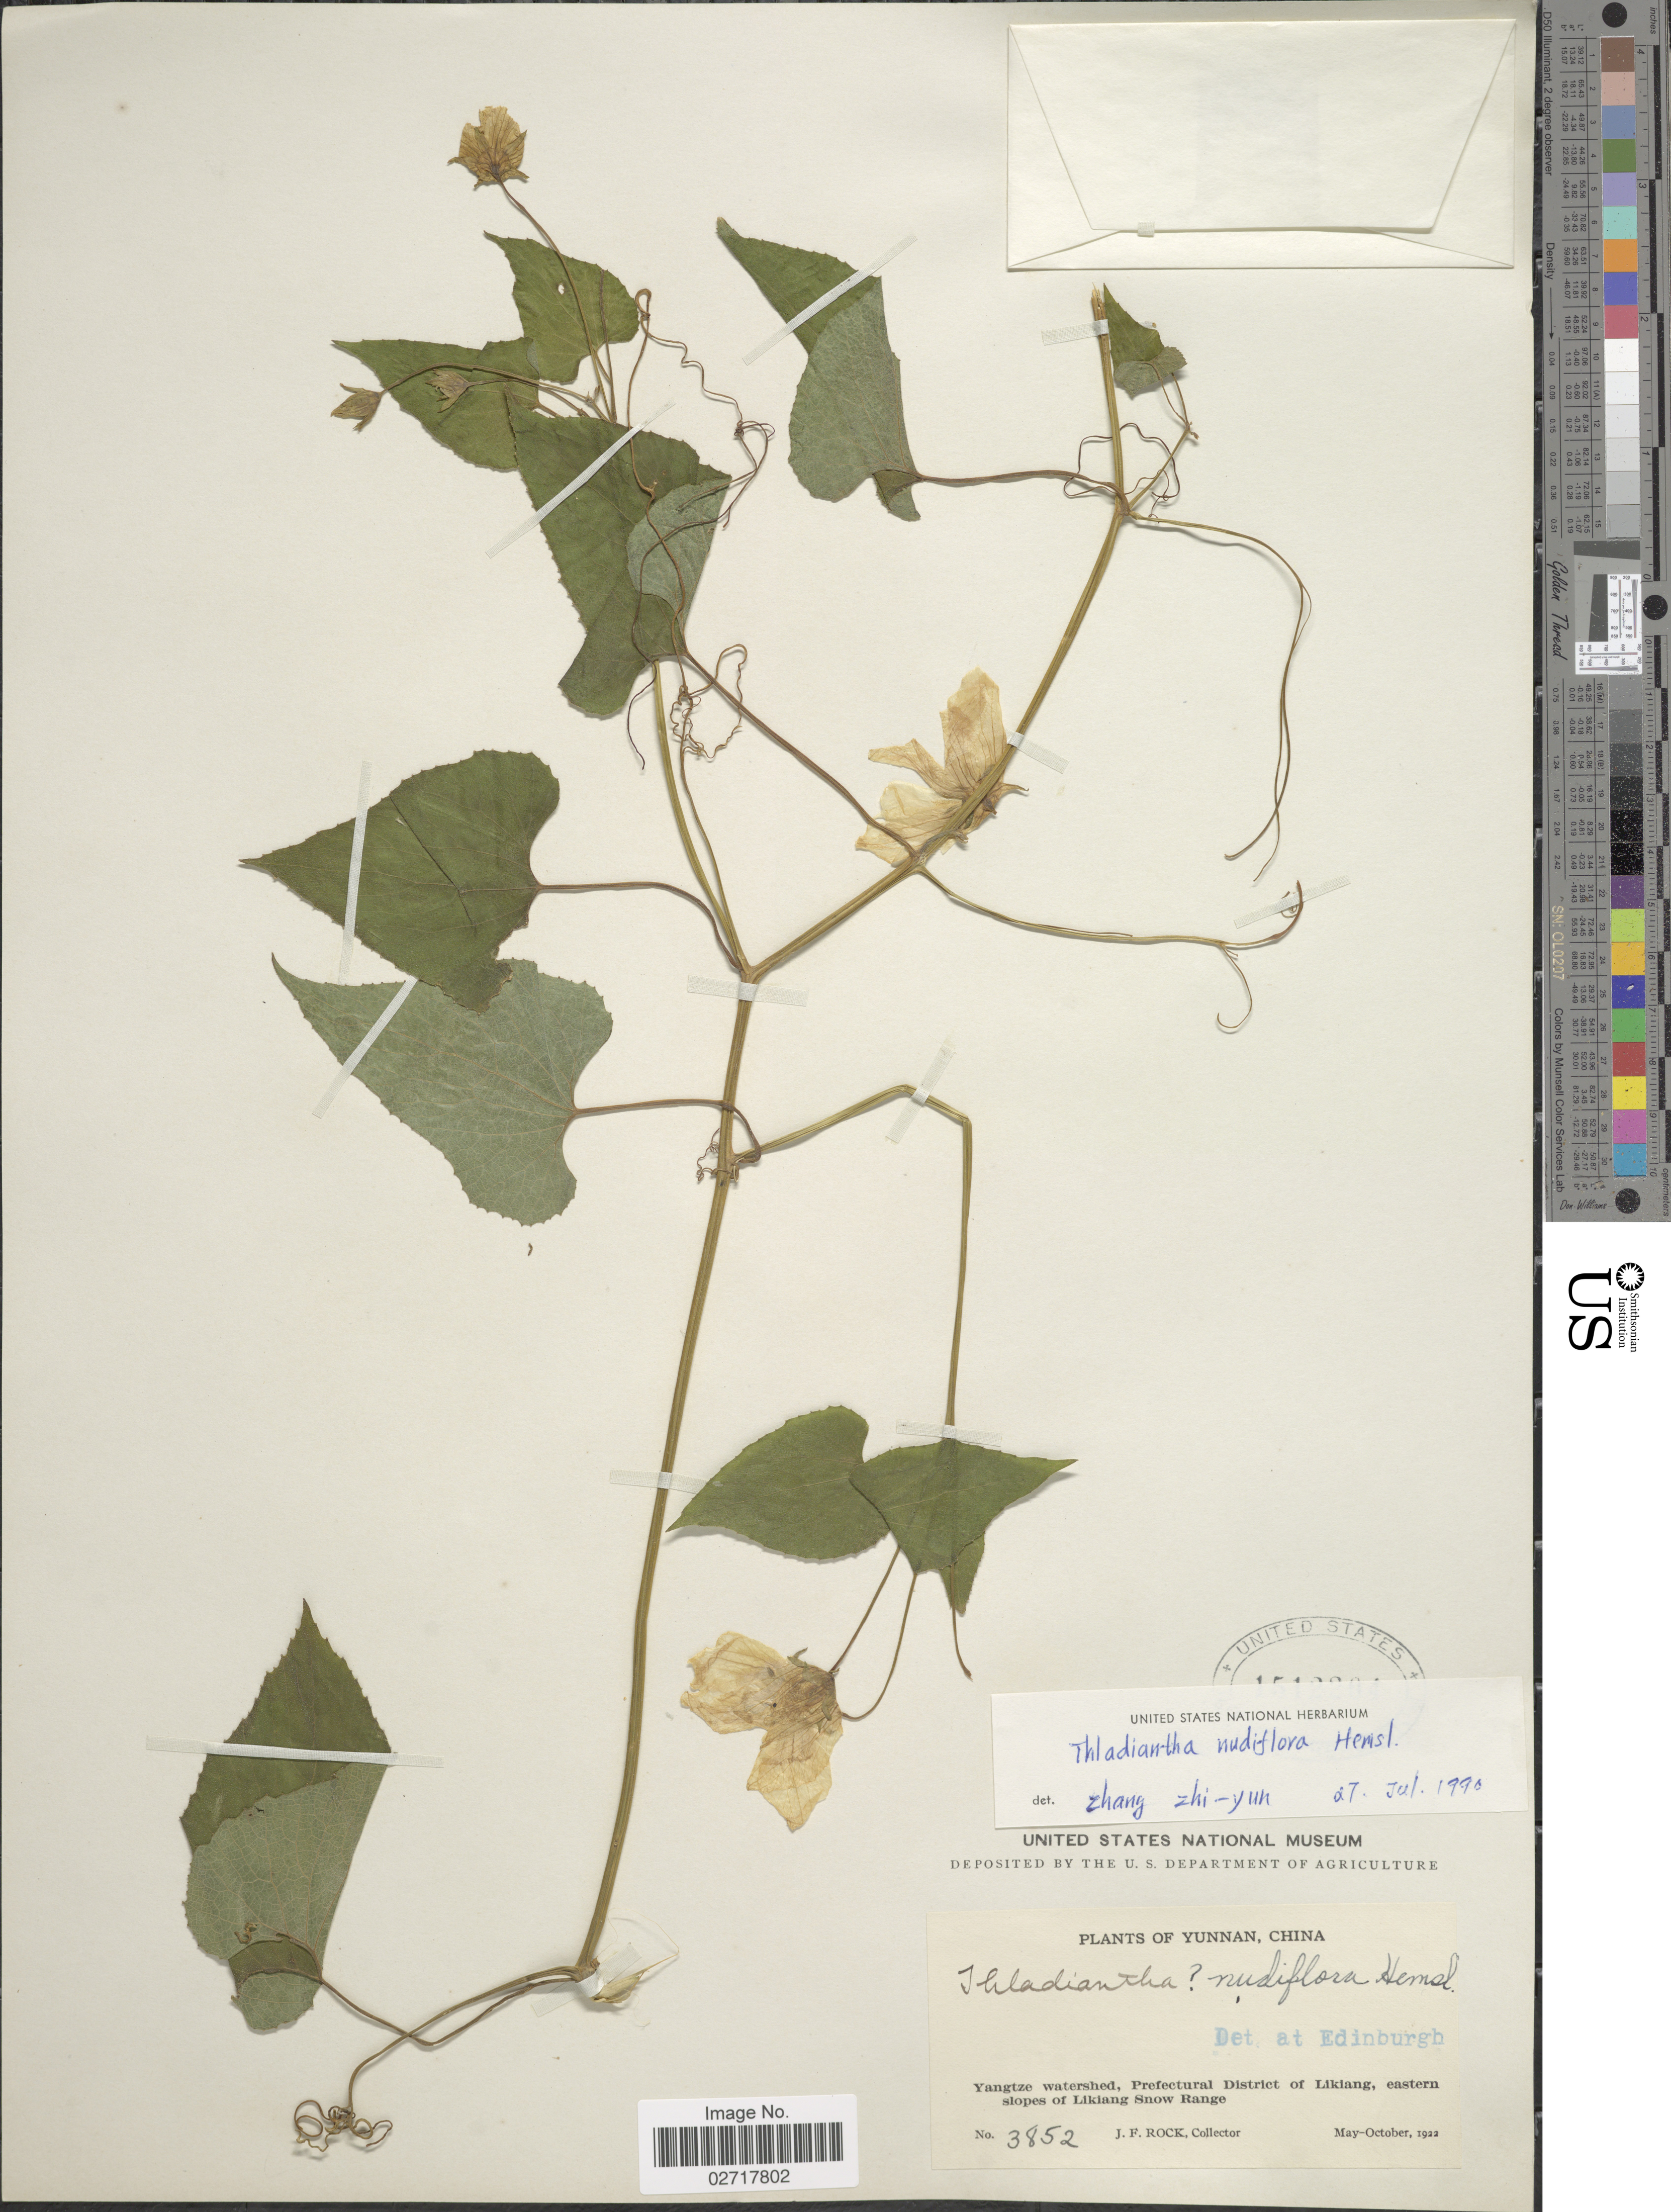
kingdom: Plantae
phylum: Tracheophyta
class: Magnoliopsida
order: Cucurbitales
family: Cucurbitaceae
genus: Thladiantha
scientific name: Thladiantha nudiflora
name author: Hemsl.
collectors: J. F. Rock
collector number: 3852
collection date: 1922-05/1922-10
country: China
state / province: Yunnan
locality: Yangtze watershed, Prefectural District of Likiang, eastern slopes of Likiang Snow Range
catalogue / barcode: US 1512204